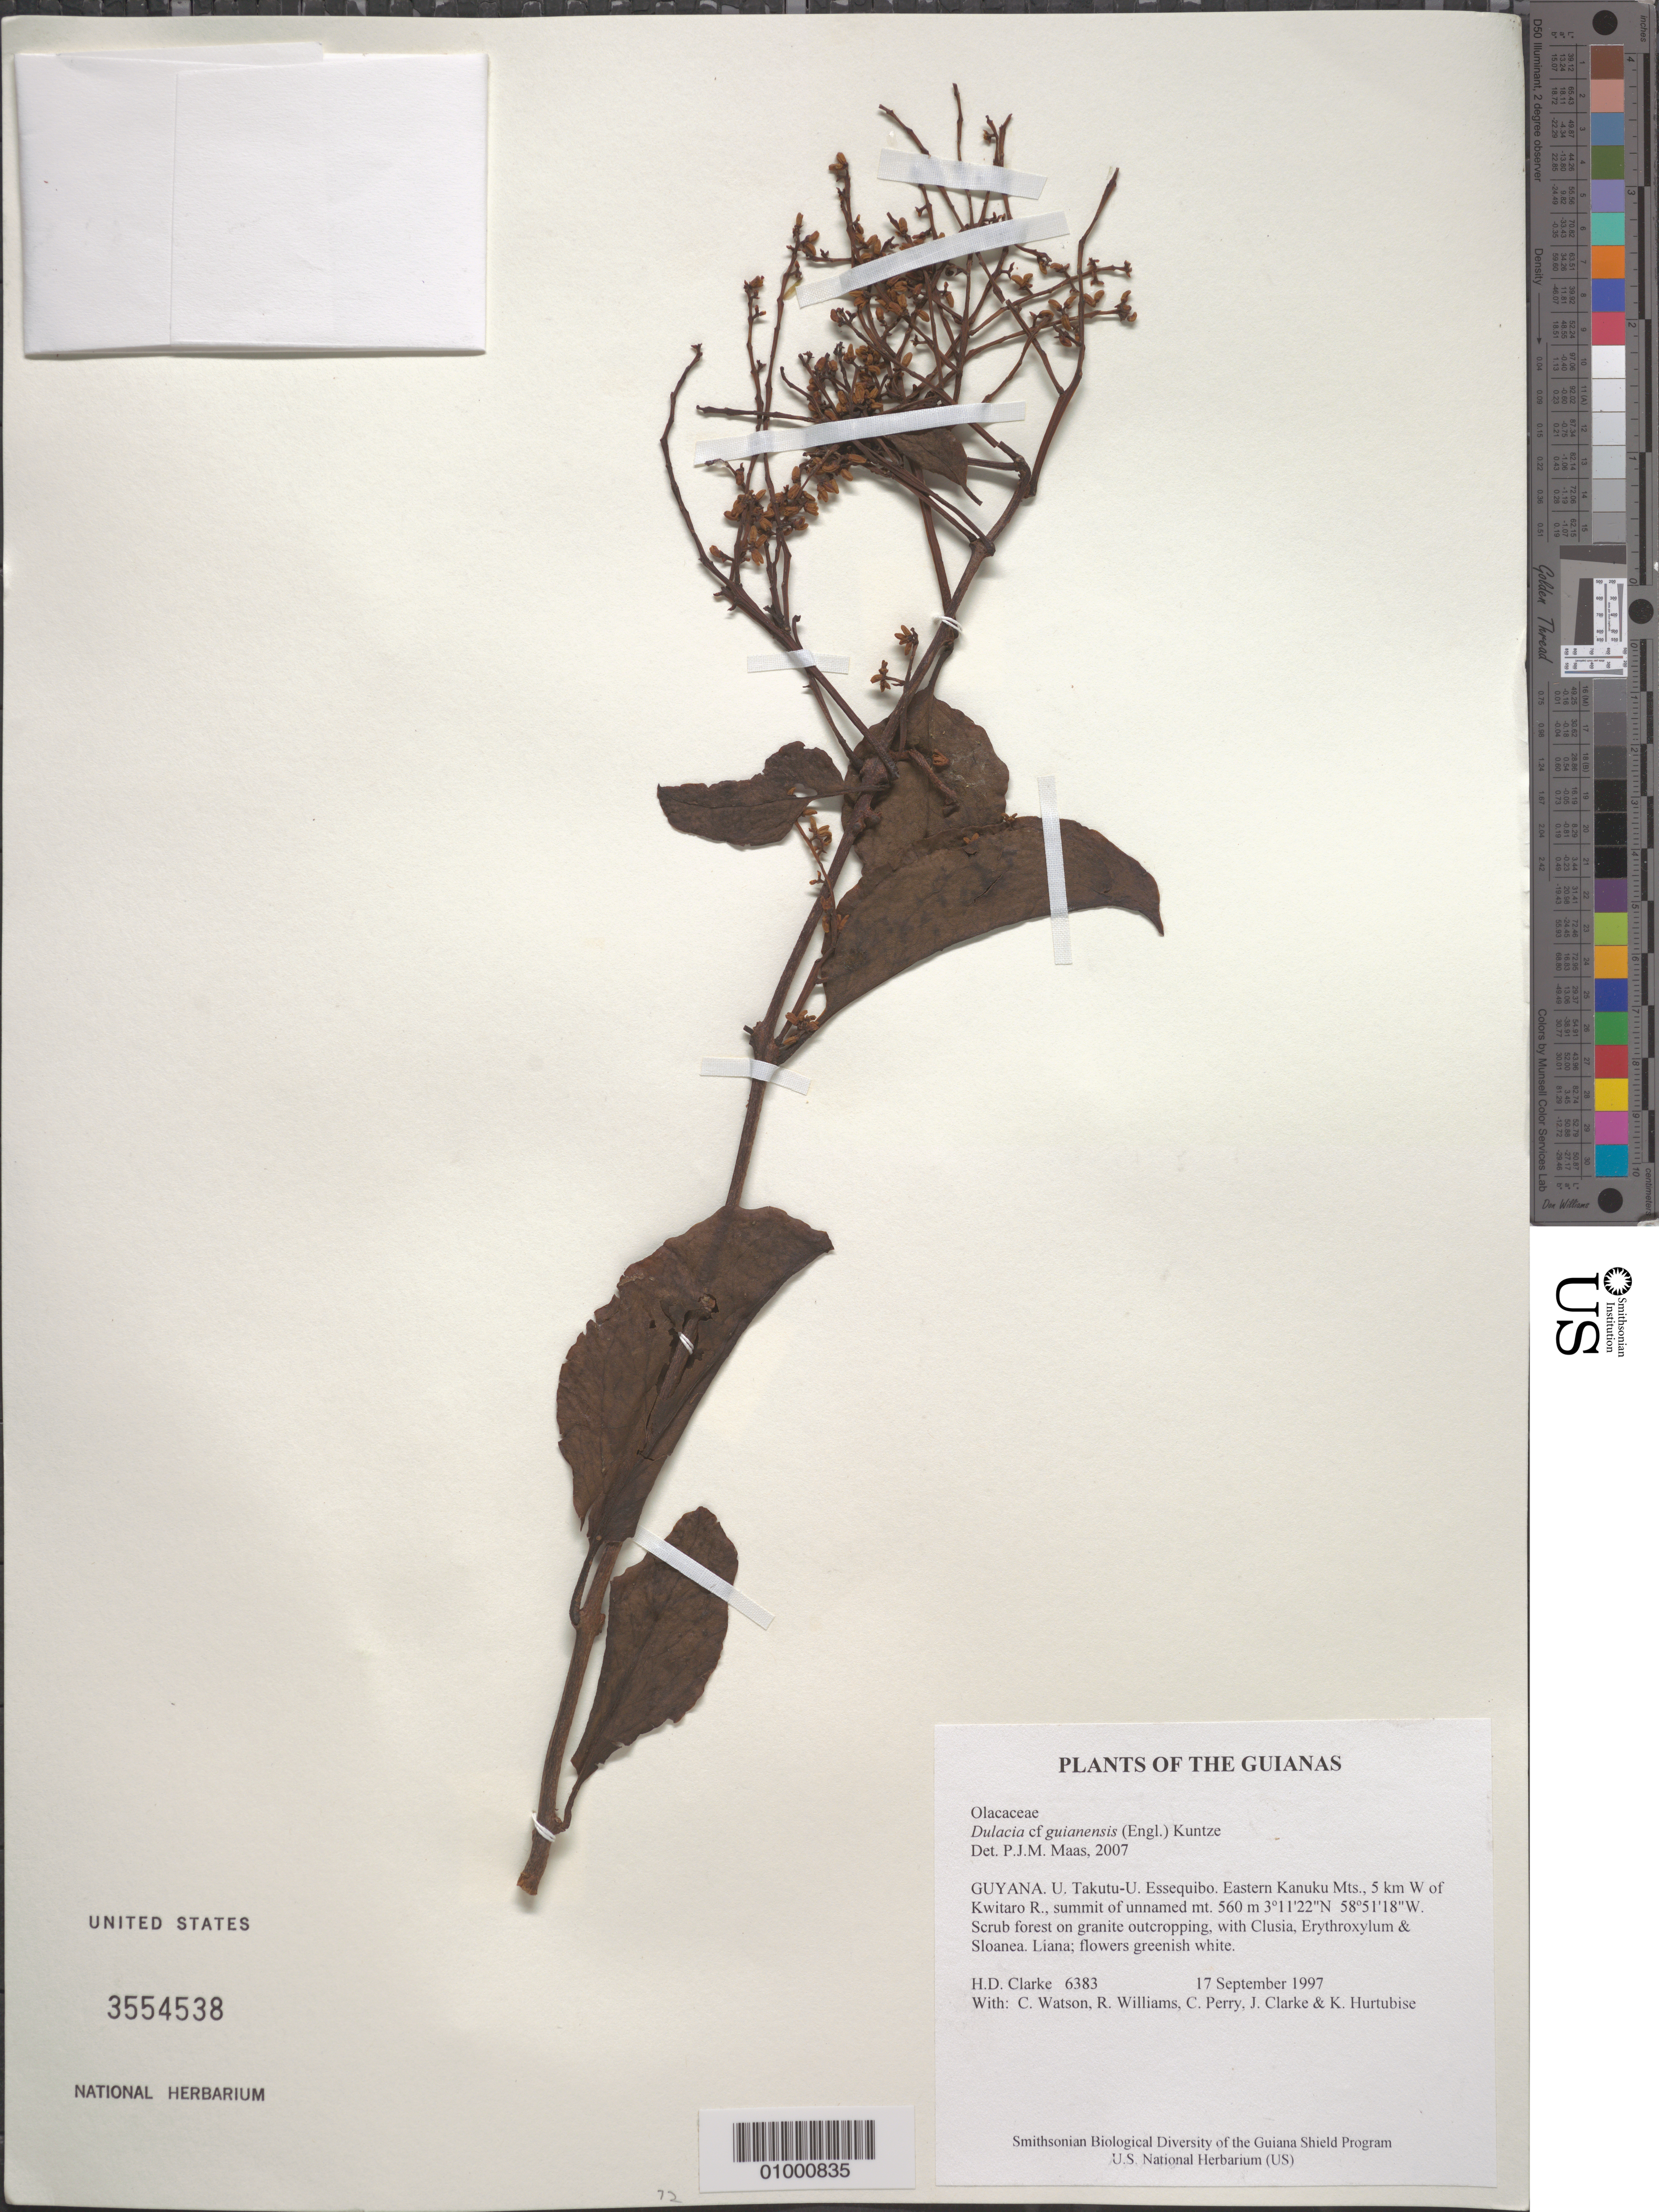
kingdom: Plantae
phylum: Tracheophyta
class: Magnoliopsida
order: Santalales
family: Olacaceae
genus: Dulacia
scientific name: Dulacia guianensis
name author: (Engl.) Kuntze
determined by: Maas, Paul J. M.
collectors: H. D. Clarke, C. Watson, R. Williams, C. Perry, J. Clarke & K. Hurtubise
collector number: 6383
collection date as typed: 17 September 1997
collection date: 1997-09-17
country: Guyana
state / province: U. Takutu-U. Essequibo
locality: Eastern Kanuku Mts., 5 km W of Kwitaro R., summit of unnamed mt.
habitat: Scrub forest on granite outcropping, with Clusia, Erythroxylum & Sloanea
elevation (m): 560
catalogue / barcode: US 3554538